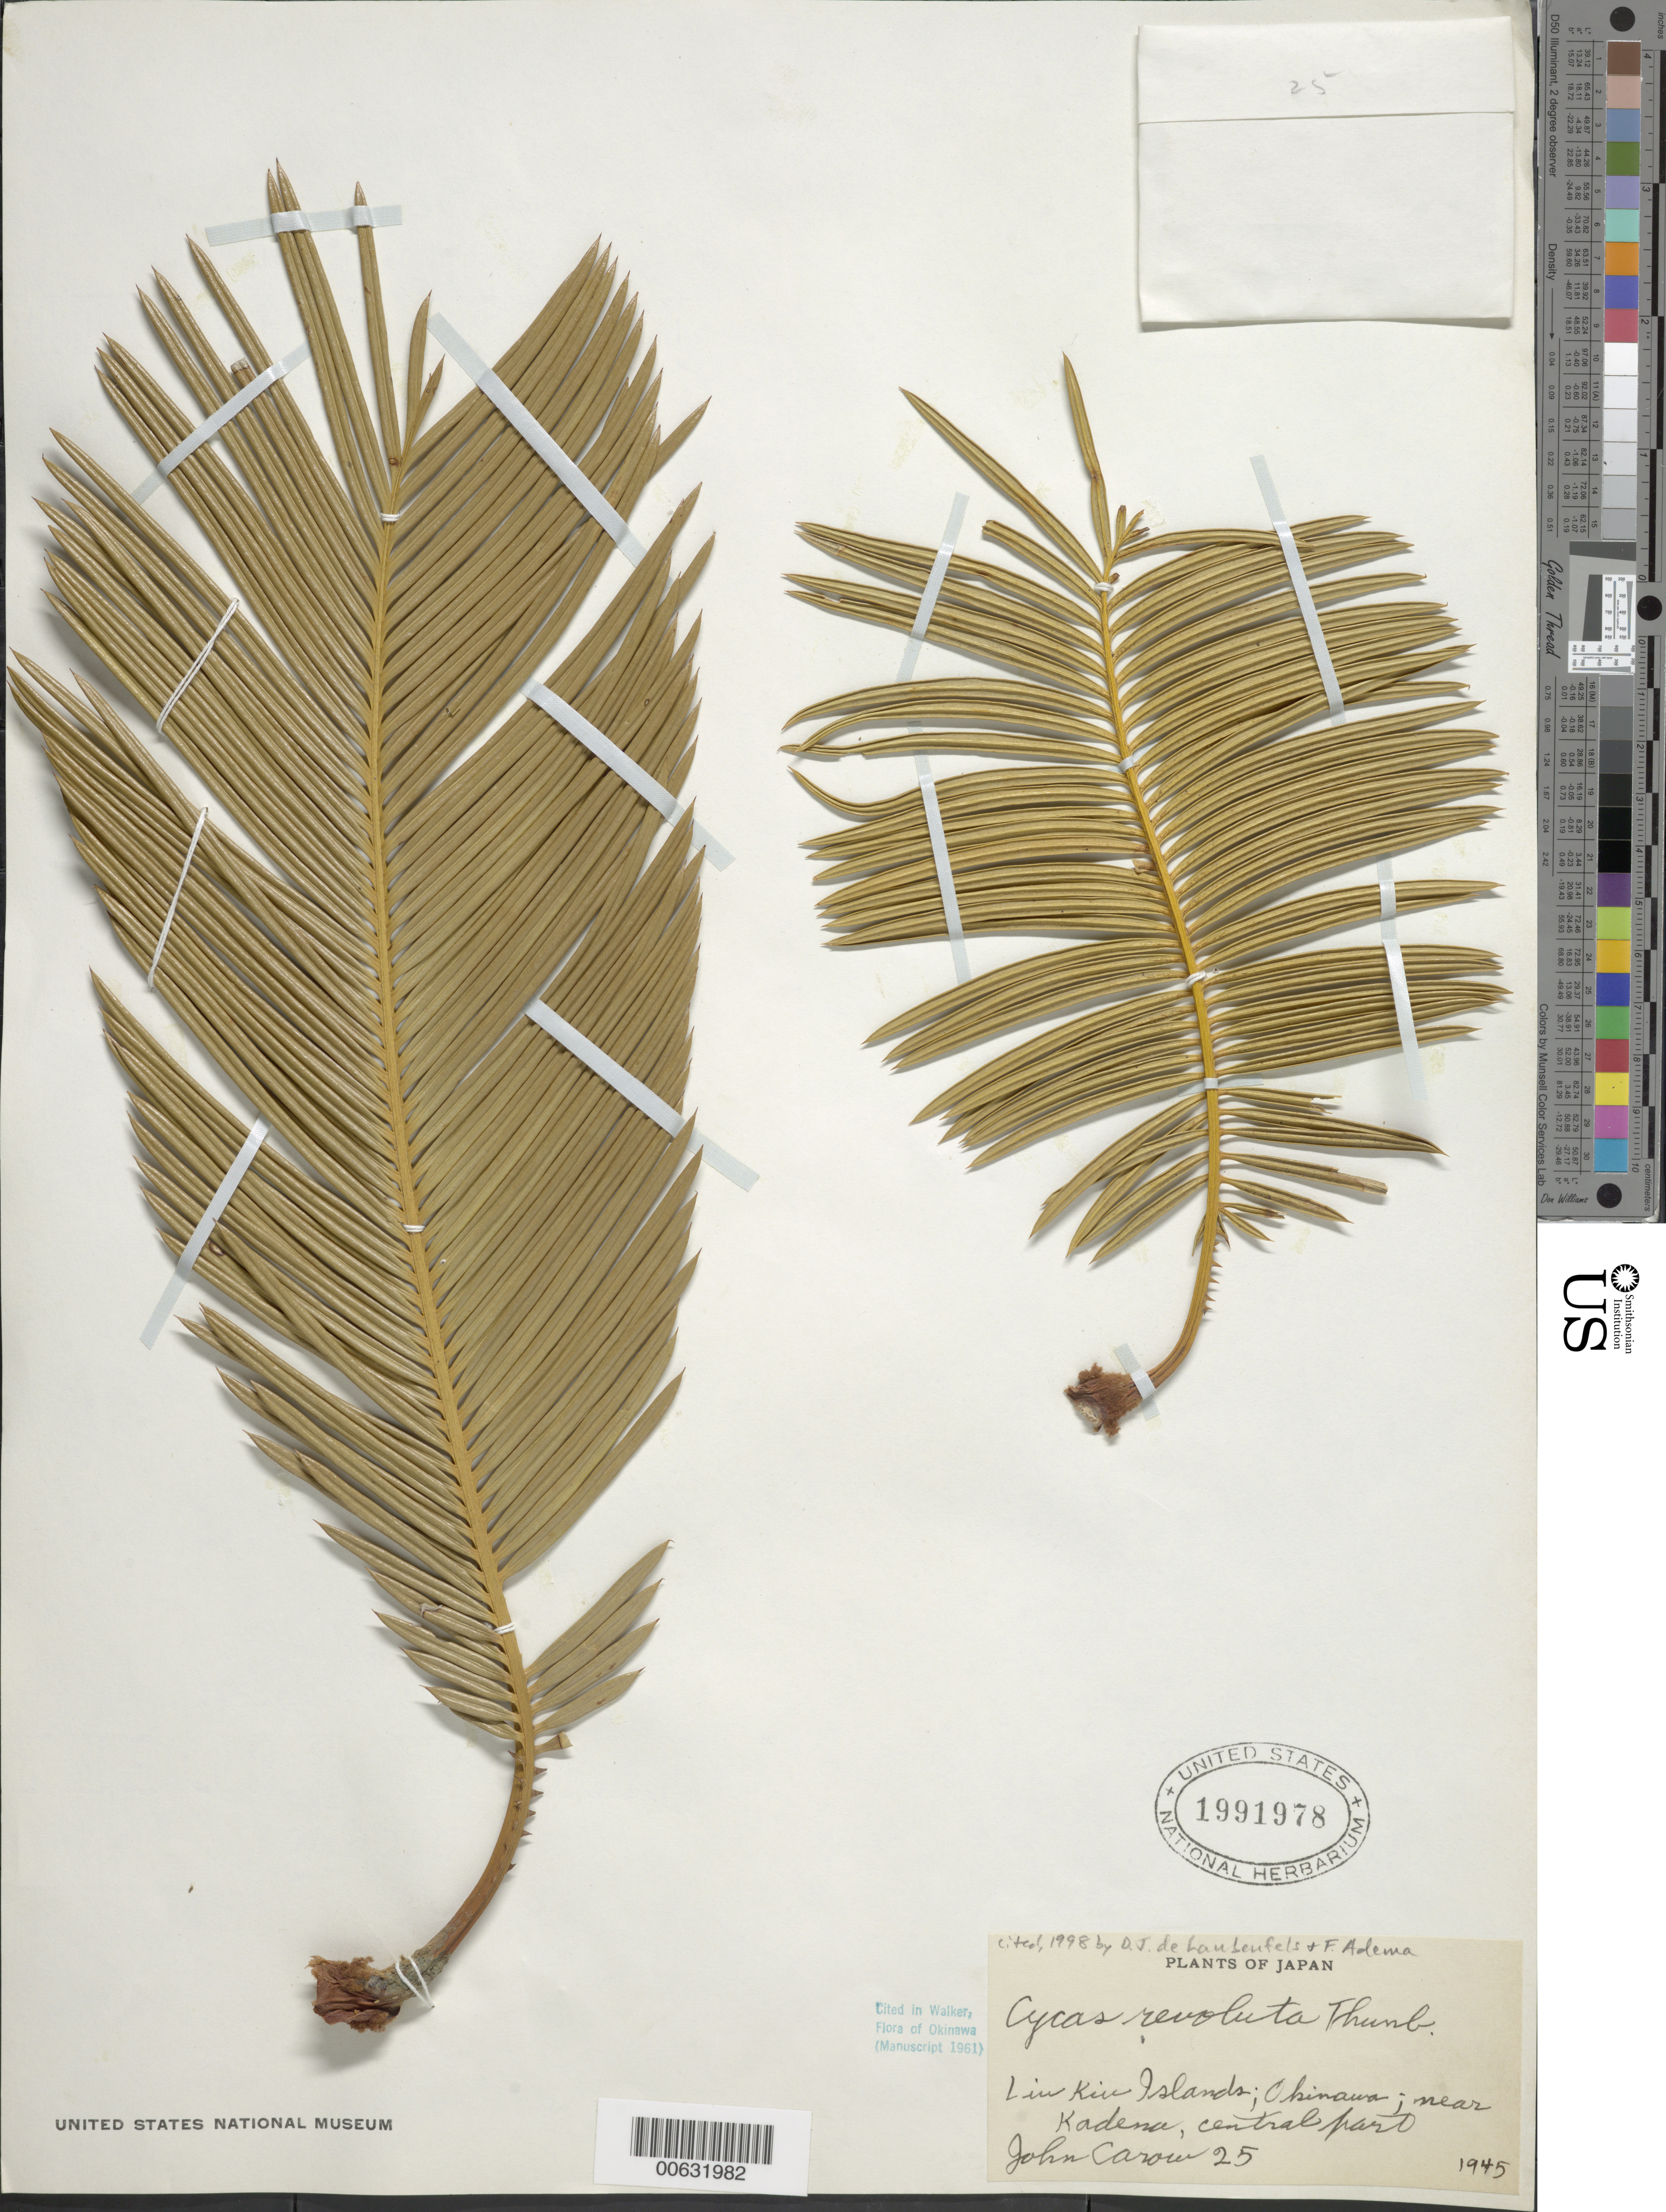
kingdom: Plantae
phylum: Tracheophyta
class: Cycadopsida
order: Cycadales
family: Cycadaceae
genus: Cycas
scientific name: Cycas revoluta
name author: Thunb.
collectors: J. Carow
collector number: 25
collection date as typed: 1945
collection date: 1945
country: Japan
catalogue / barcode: US 1991978